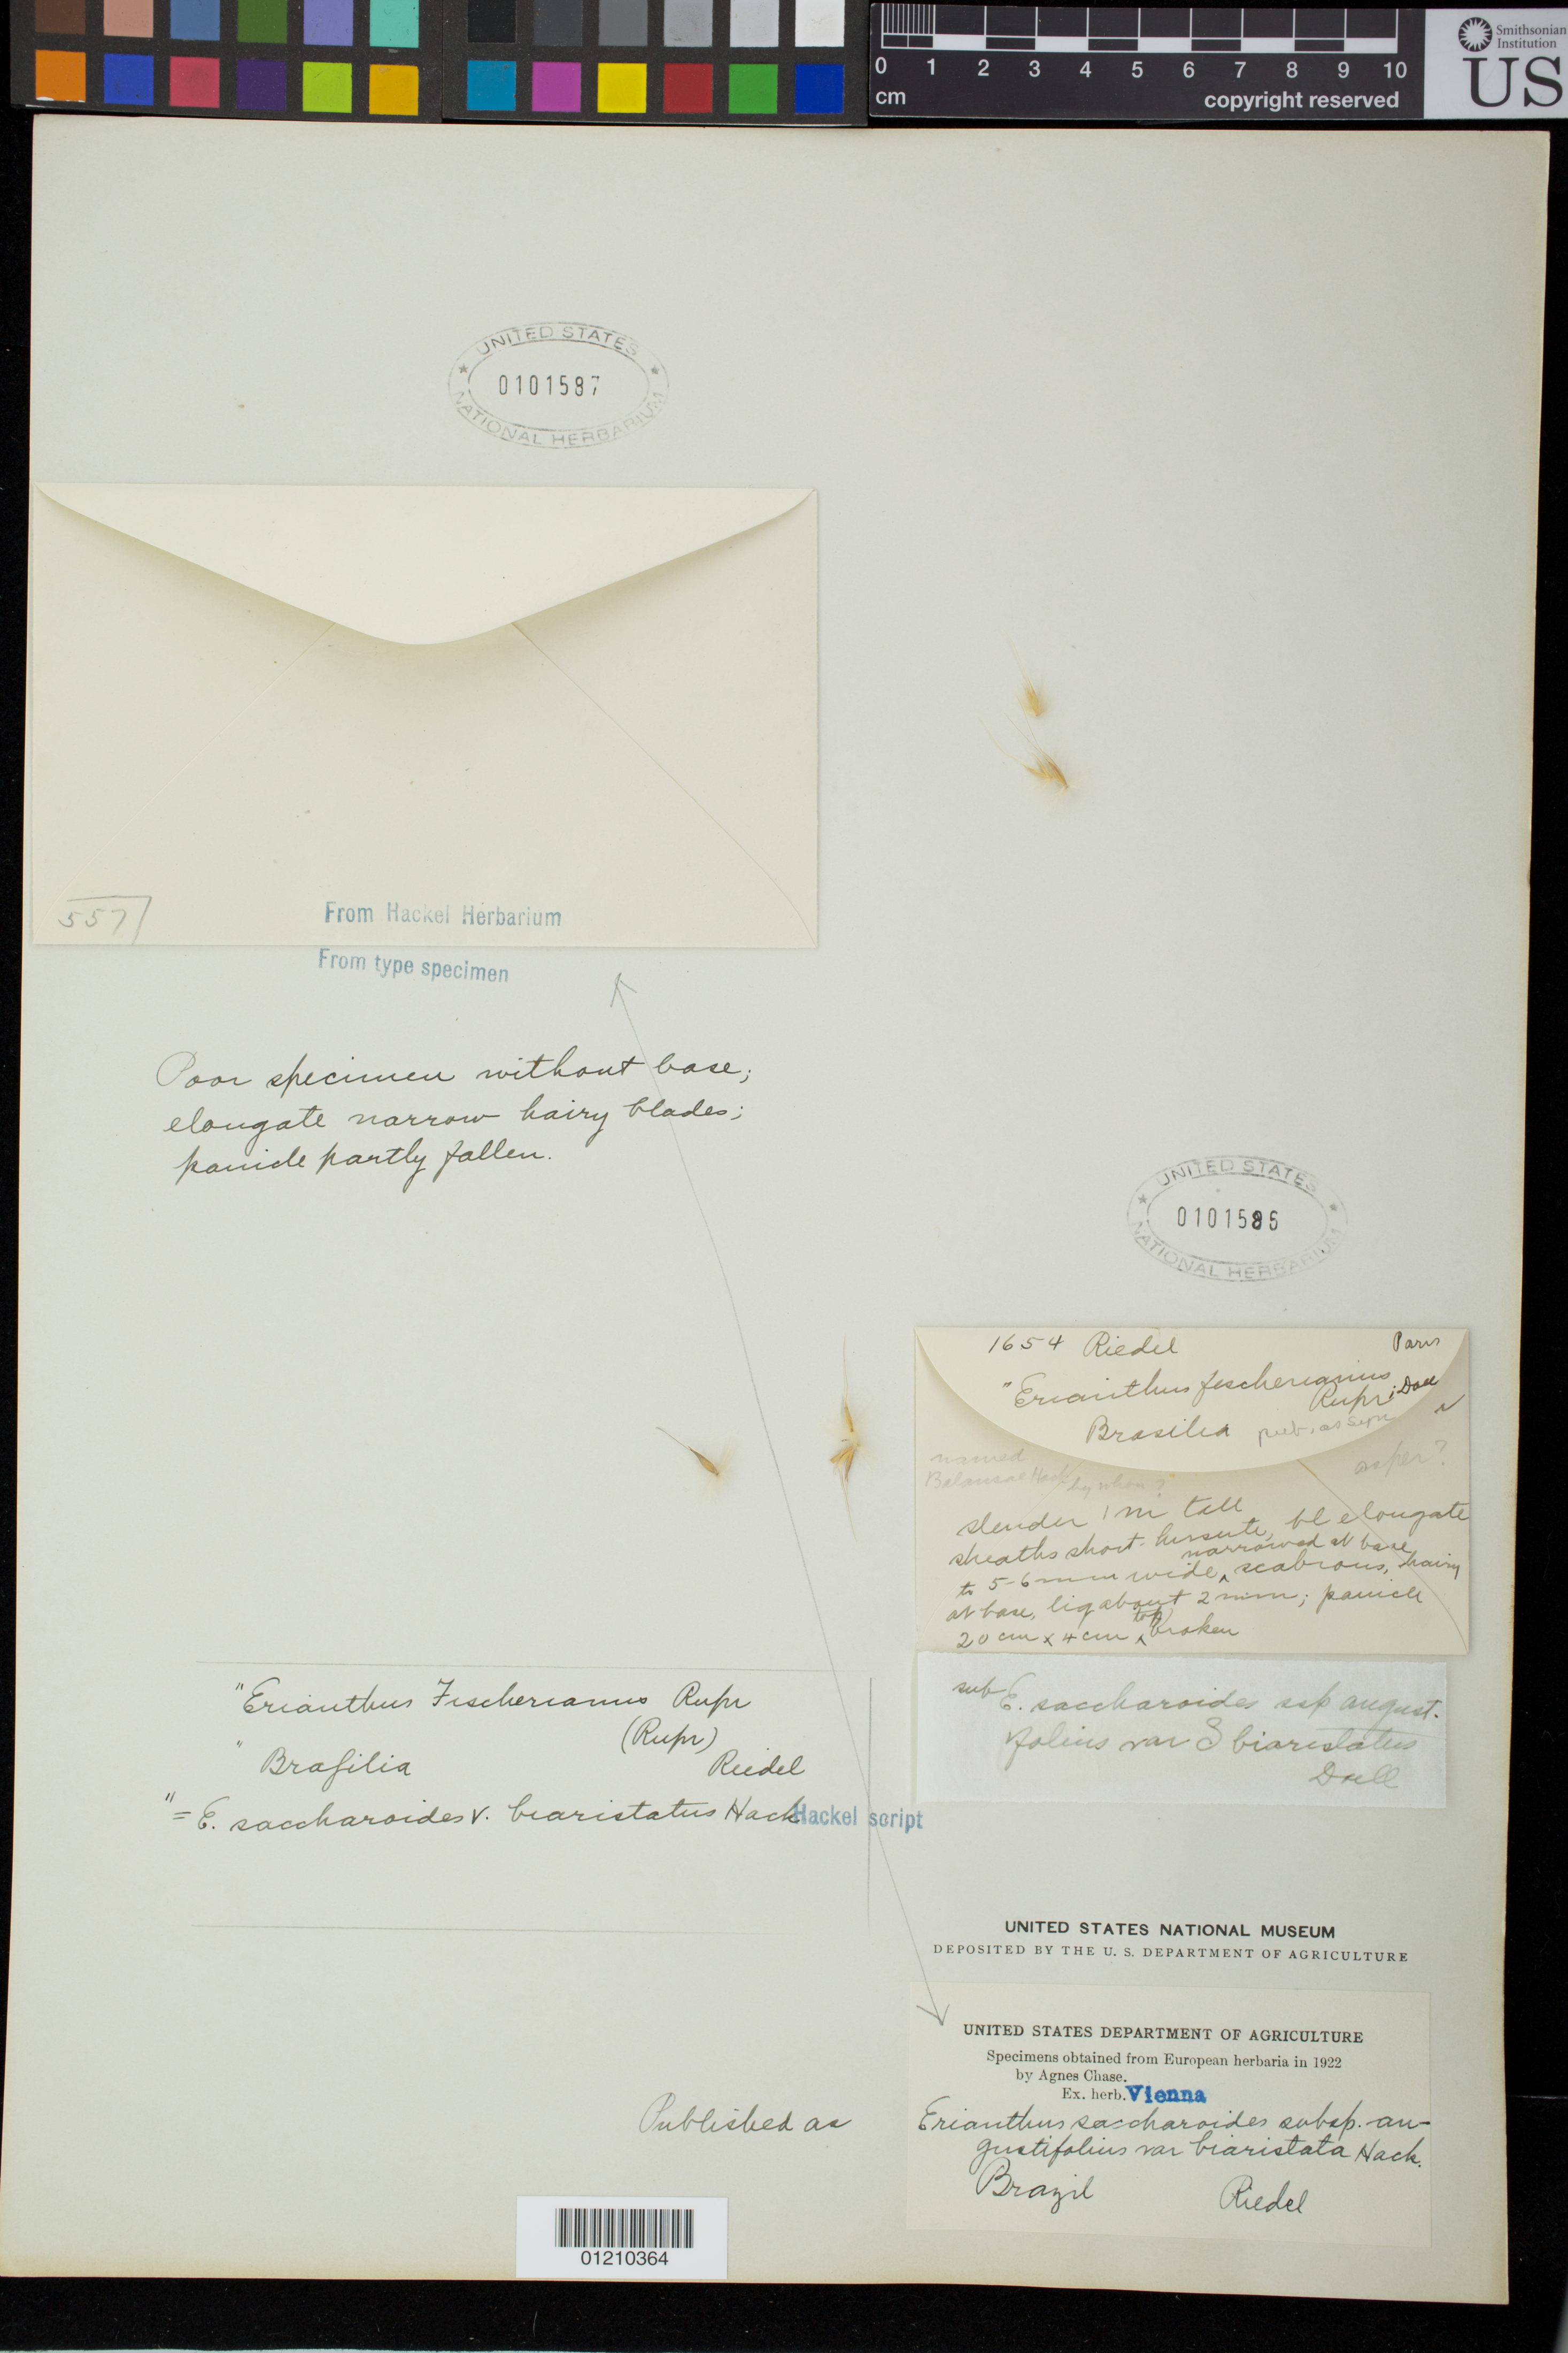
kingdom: Plantae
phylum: Tracheophyta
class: Liliopsida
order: Poales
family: Poaceae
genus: Erianthus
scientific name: Erianthus saccharoides var. biaristatus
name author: Hack.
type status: Syntype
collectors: Riedel, --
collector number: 1654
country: Brazil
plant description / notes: Fragmentary material of type specimen ex herb. Paris.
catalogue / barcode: US 101586